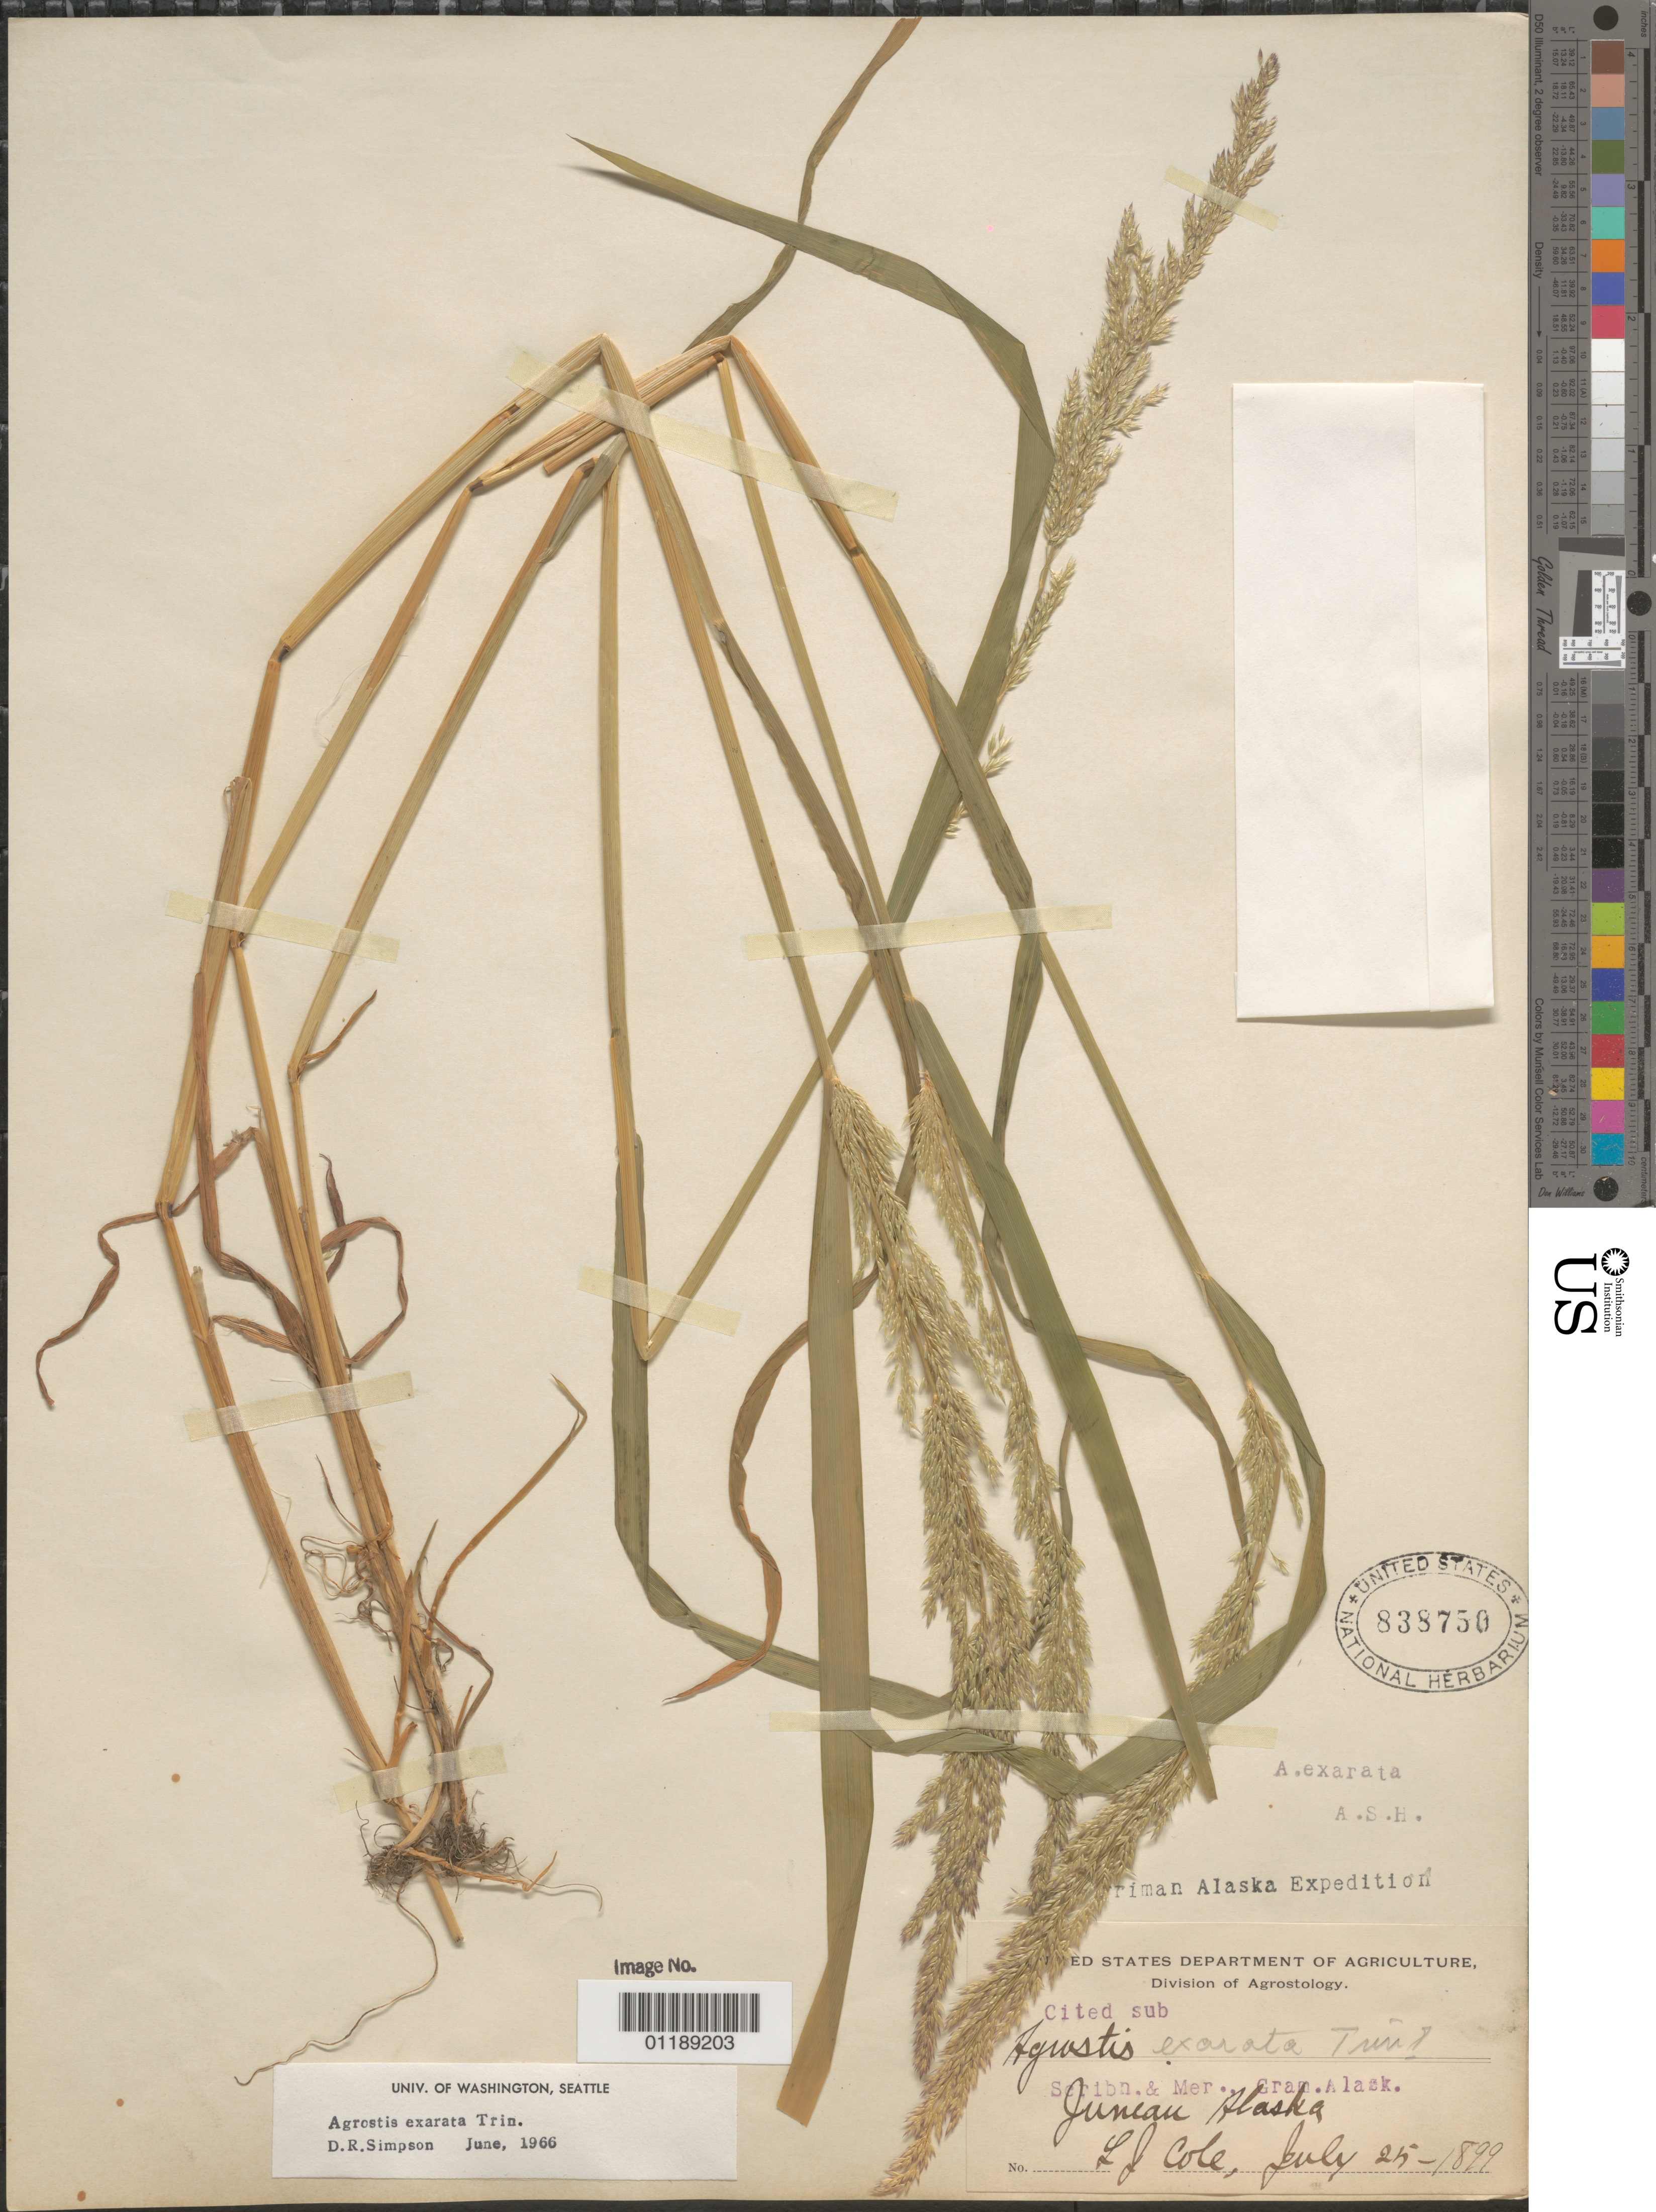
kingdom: Plantae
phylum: Tracheophyta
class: Liliopsida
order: Poales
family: Poaceae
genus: Agrostis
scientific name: Agrostis exarata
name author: Trin.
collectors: L. Cole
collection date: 1899-07-25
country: United States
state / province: Alaska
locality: Juneau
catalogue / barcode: US 838750